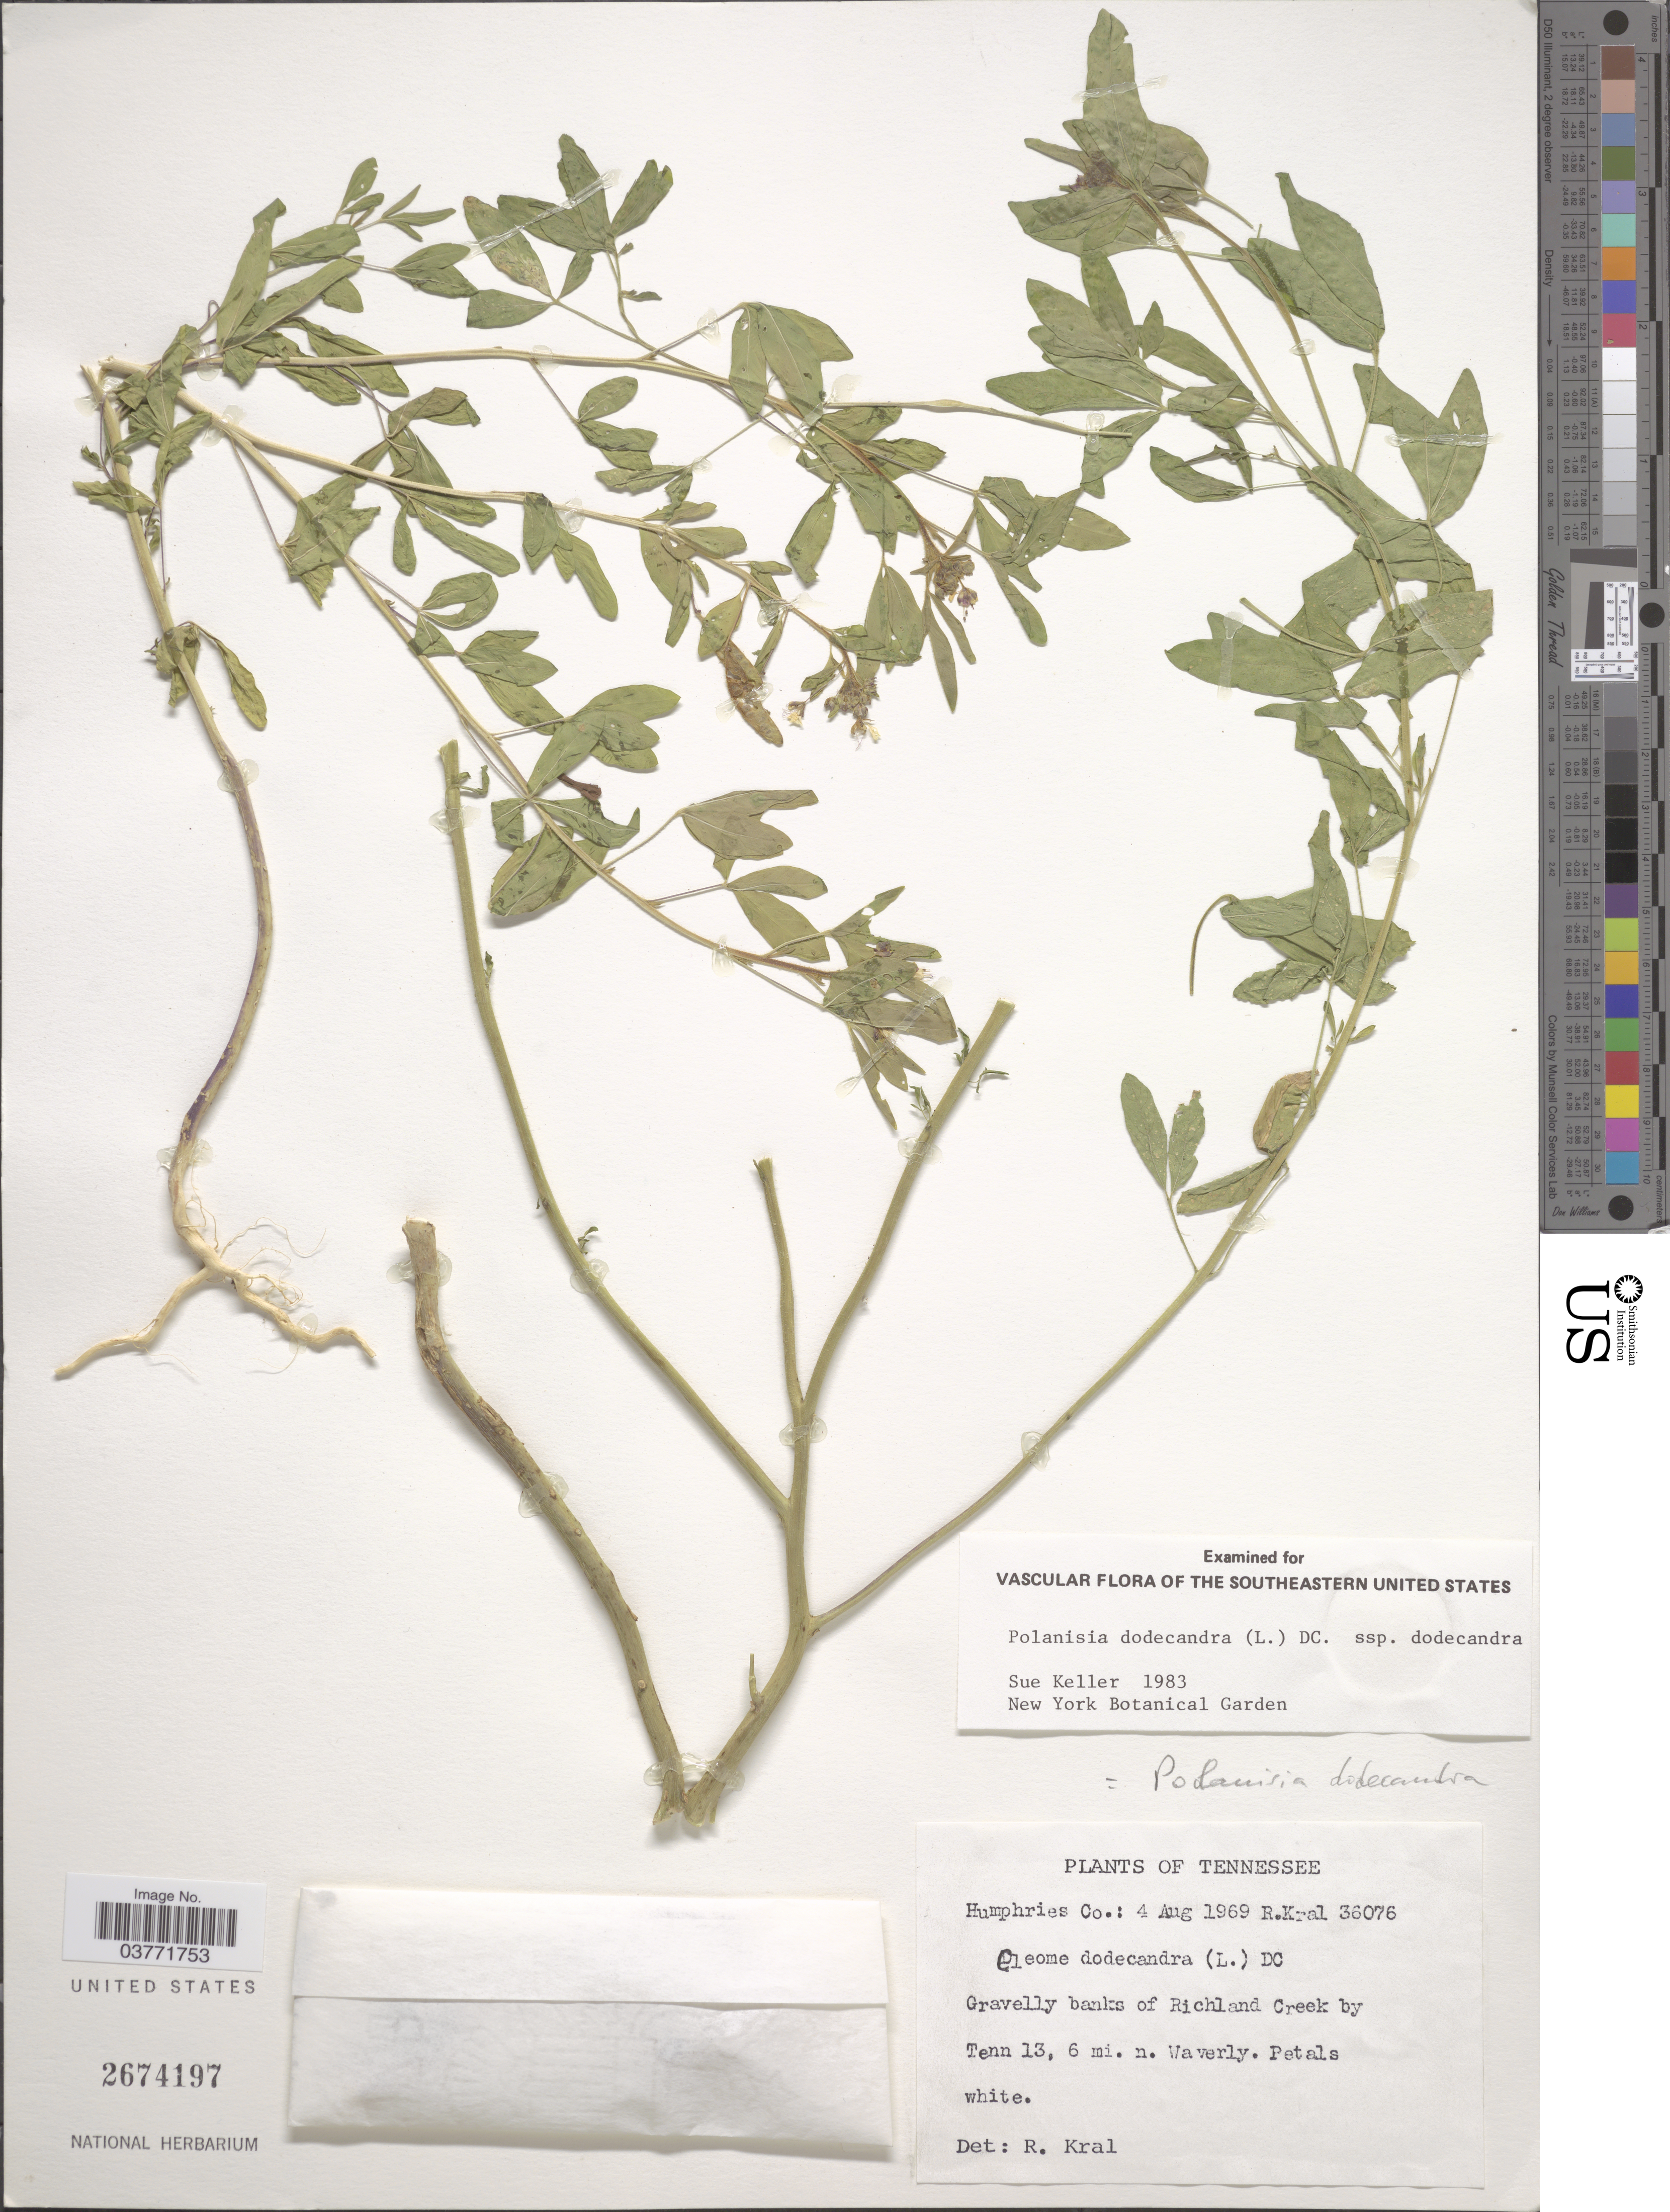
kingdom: Plantae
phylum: Tracheophyta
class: Magnoliopsida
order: Brassicales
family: Cleomaceae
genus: Polanisia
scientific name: Polanisia dodecandra subsp. dodecandra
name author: (L.) DC.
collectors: R. Kral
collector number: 36076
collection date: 1969-08-04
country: United States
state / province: Tennessee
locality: Humphries Co. Gravelly banks of Richland Creek by Tenn 13, 6 mi. n. Waverly.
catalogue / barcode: US 2674197